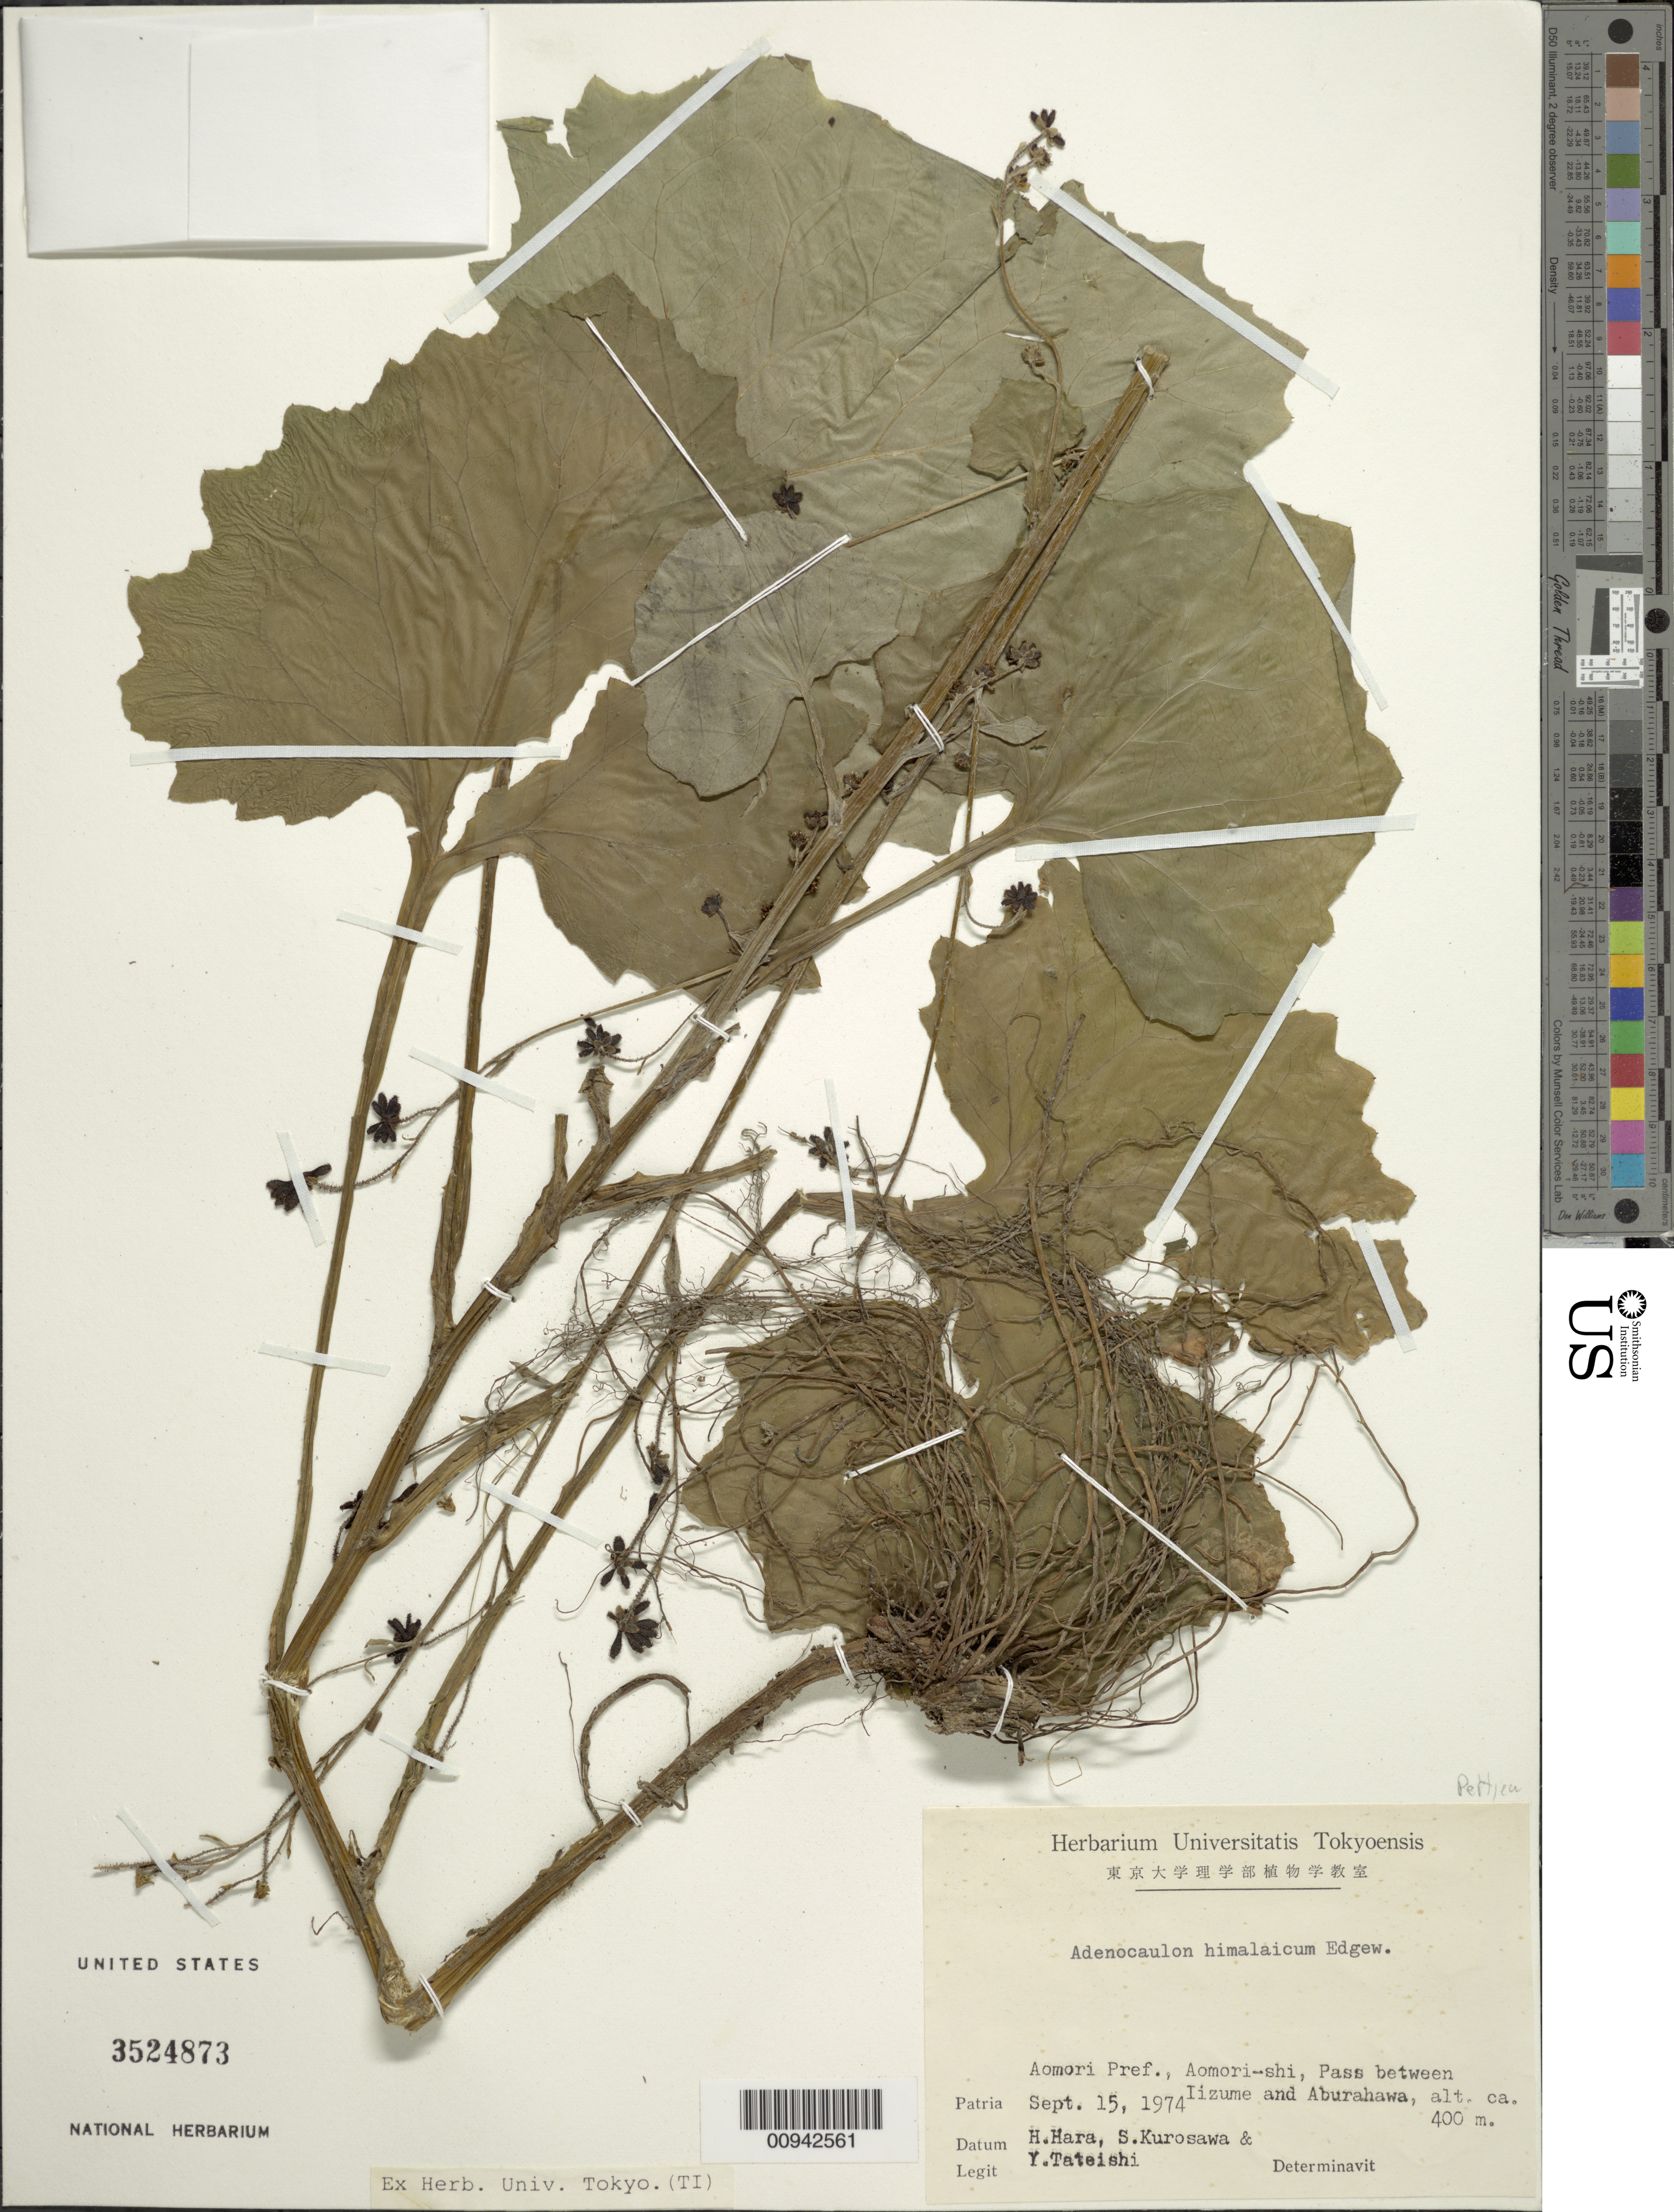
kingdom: Plantae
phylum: Tracheophyta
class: Magnoliopsida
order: Asterales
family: Asteraceae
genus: Adenocaulon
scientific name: Adenocaulon himalaicum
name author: Edgew.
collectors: H. Hara, S. Kurosawa & Y. Tateishi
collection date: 1974-09-15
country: Japan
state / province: Aomori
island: Honshu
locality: Aomori-shi, Pass between Iizume and Aburahawa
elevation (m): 400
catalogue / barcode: US 3524873